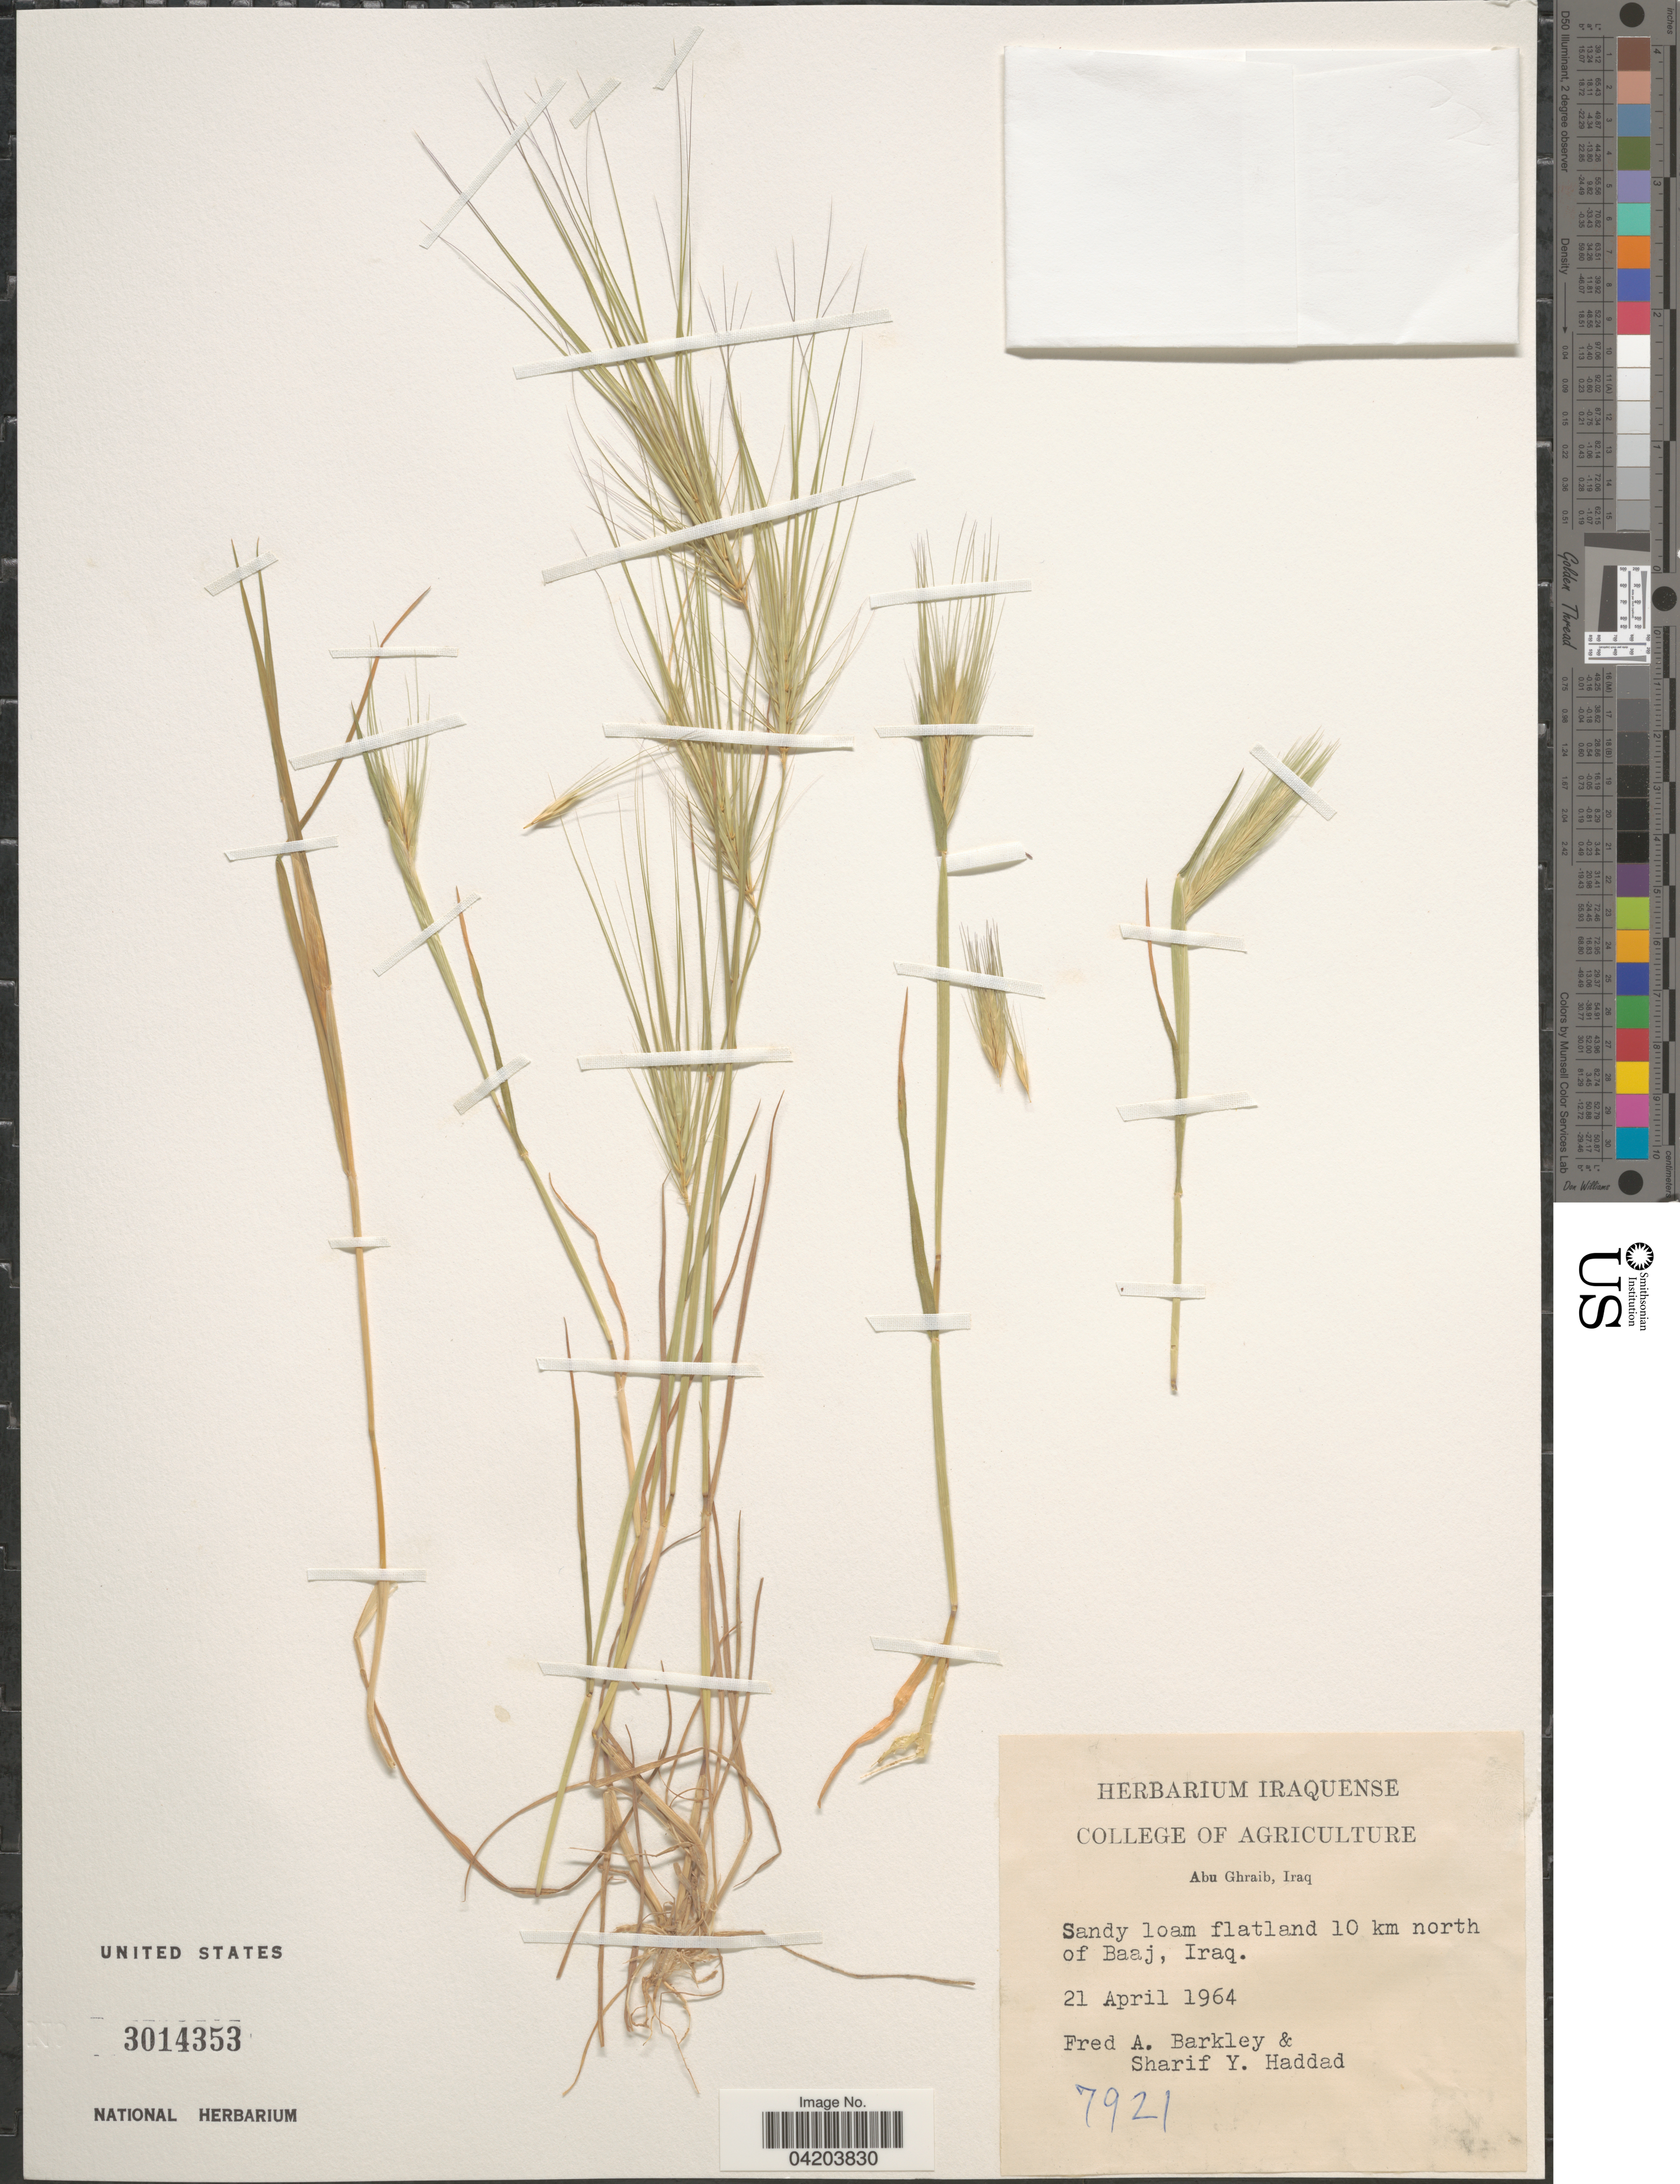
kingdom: Plantae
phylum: Tracheophyta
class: Liliopsida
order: Poales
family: Poaceae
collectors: F. A. Barkley & S. Haddad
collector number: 7921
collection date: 1964-04-21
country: Iraq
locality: Sandy loam flatland 10 km north of Baaj.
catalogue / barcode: US 3014353